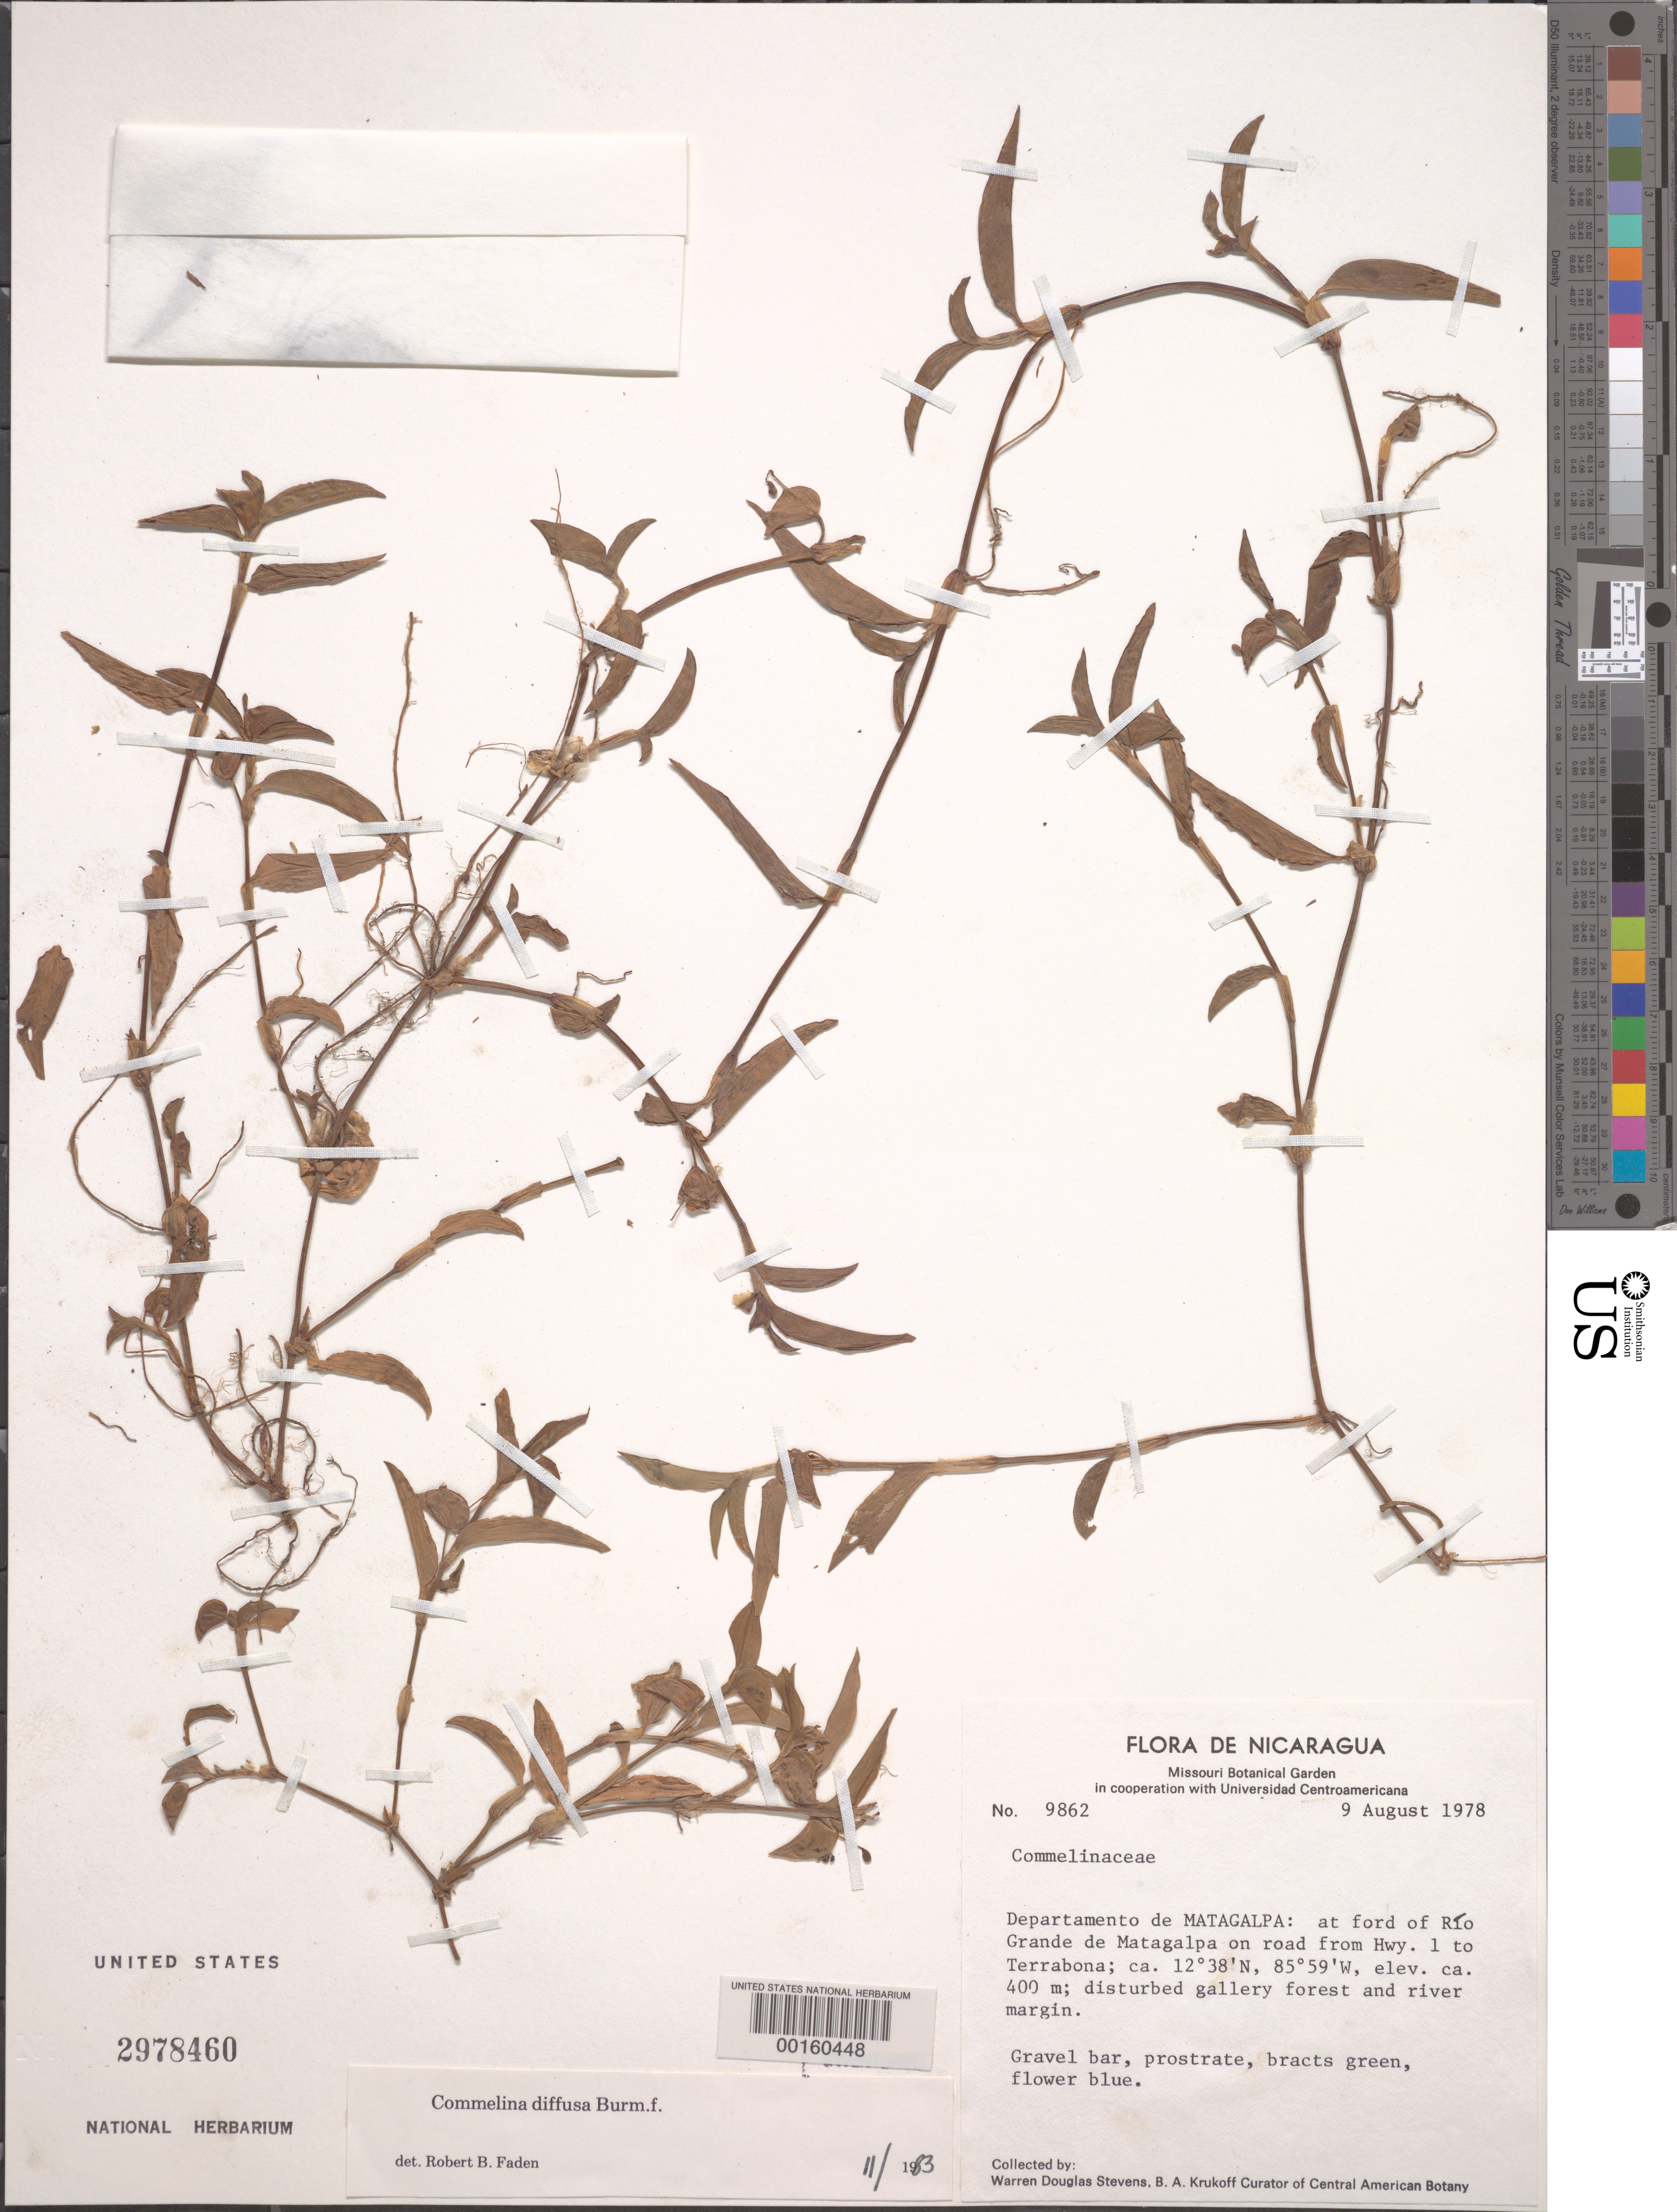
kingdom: Plantae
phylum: Tracheophyta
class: Liliopsida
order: Commelinales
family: Commelinaceae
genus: Commelina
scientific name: Commelina diffusa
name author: Burm. f.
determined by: Faden, Robert B., (US), Smithsonian Institution - National Museum of Natural History (UNITED STATES)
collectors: W. D. Stevens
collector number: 9862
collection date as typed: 09 Aug 1978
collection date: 1978-08-09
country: Nicaragua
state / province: Matagalpa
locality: Rio grande de matagalpa on road from hwy to terrabona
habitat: Gravel bar, river bank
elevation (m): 400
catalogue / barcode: US 2978460